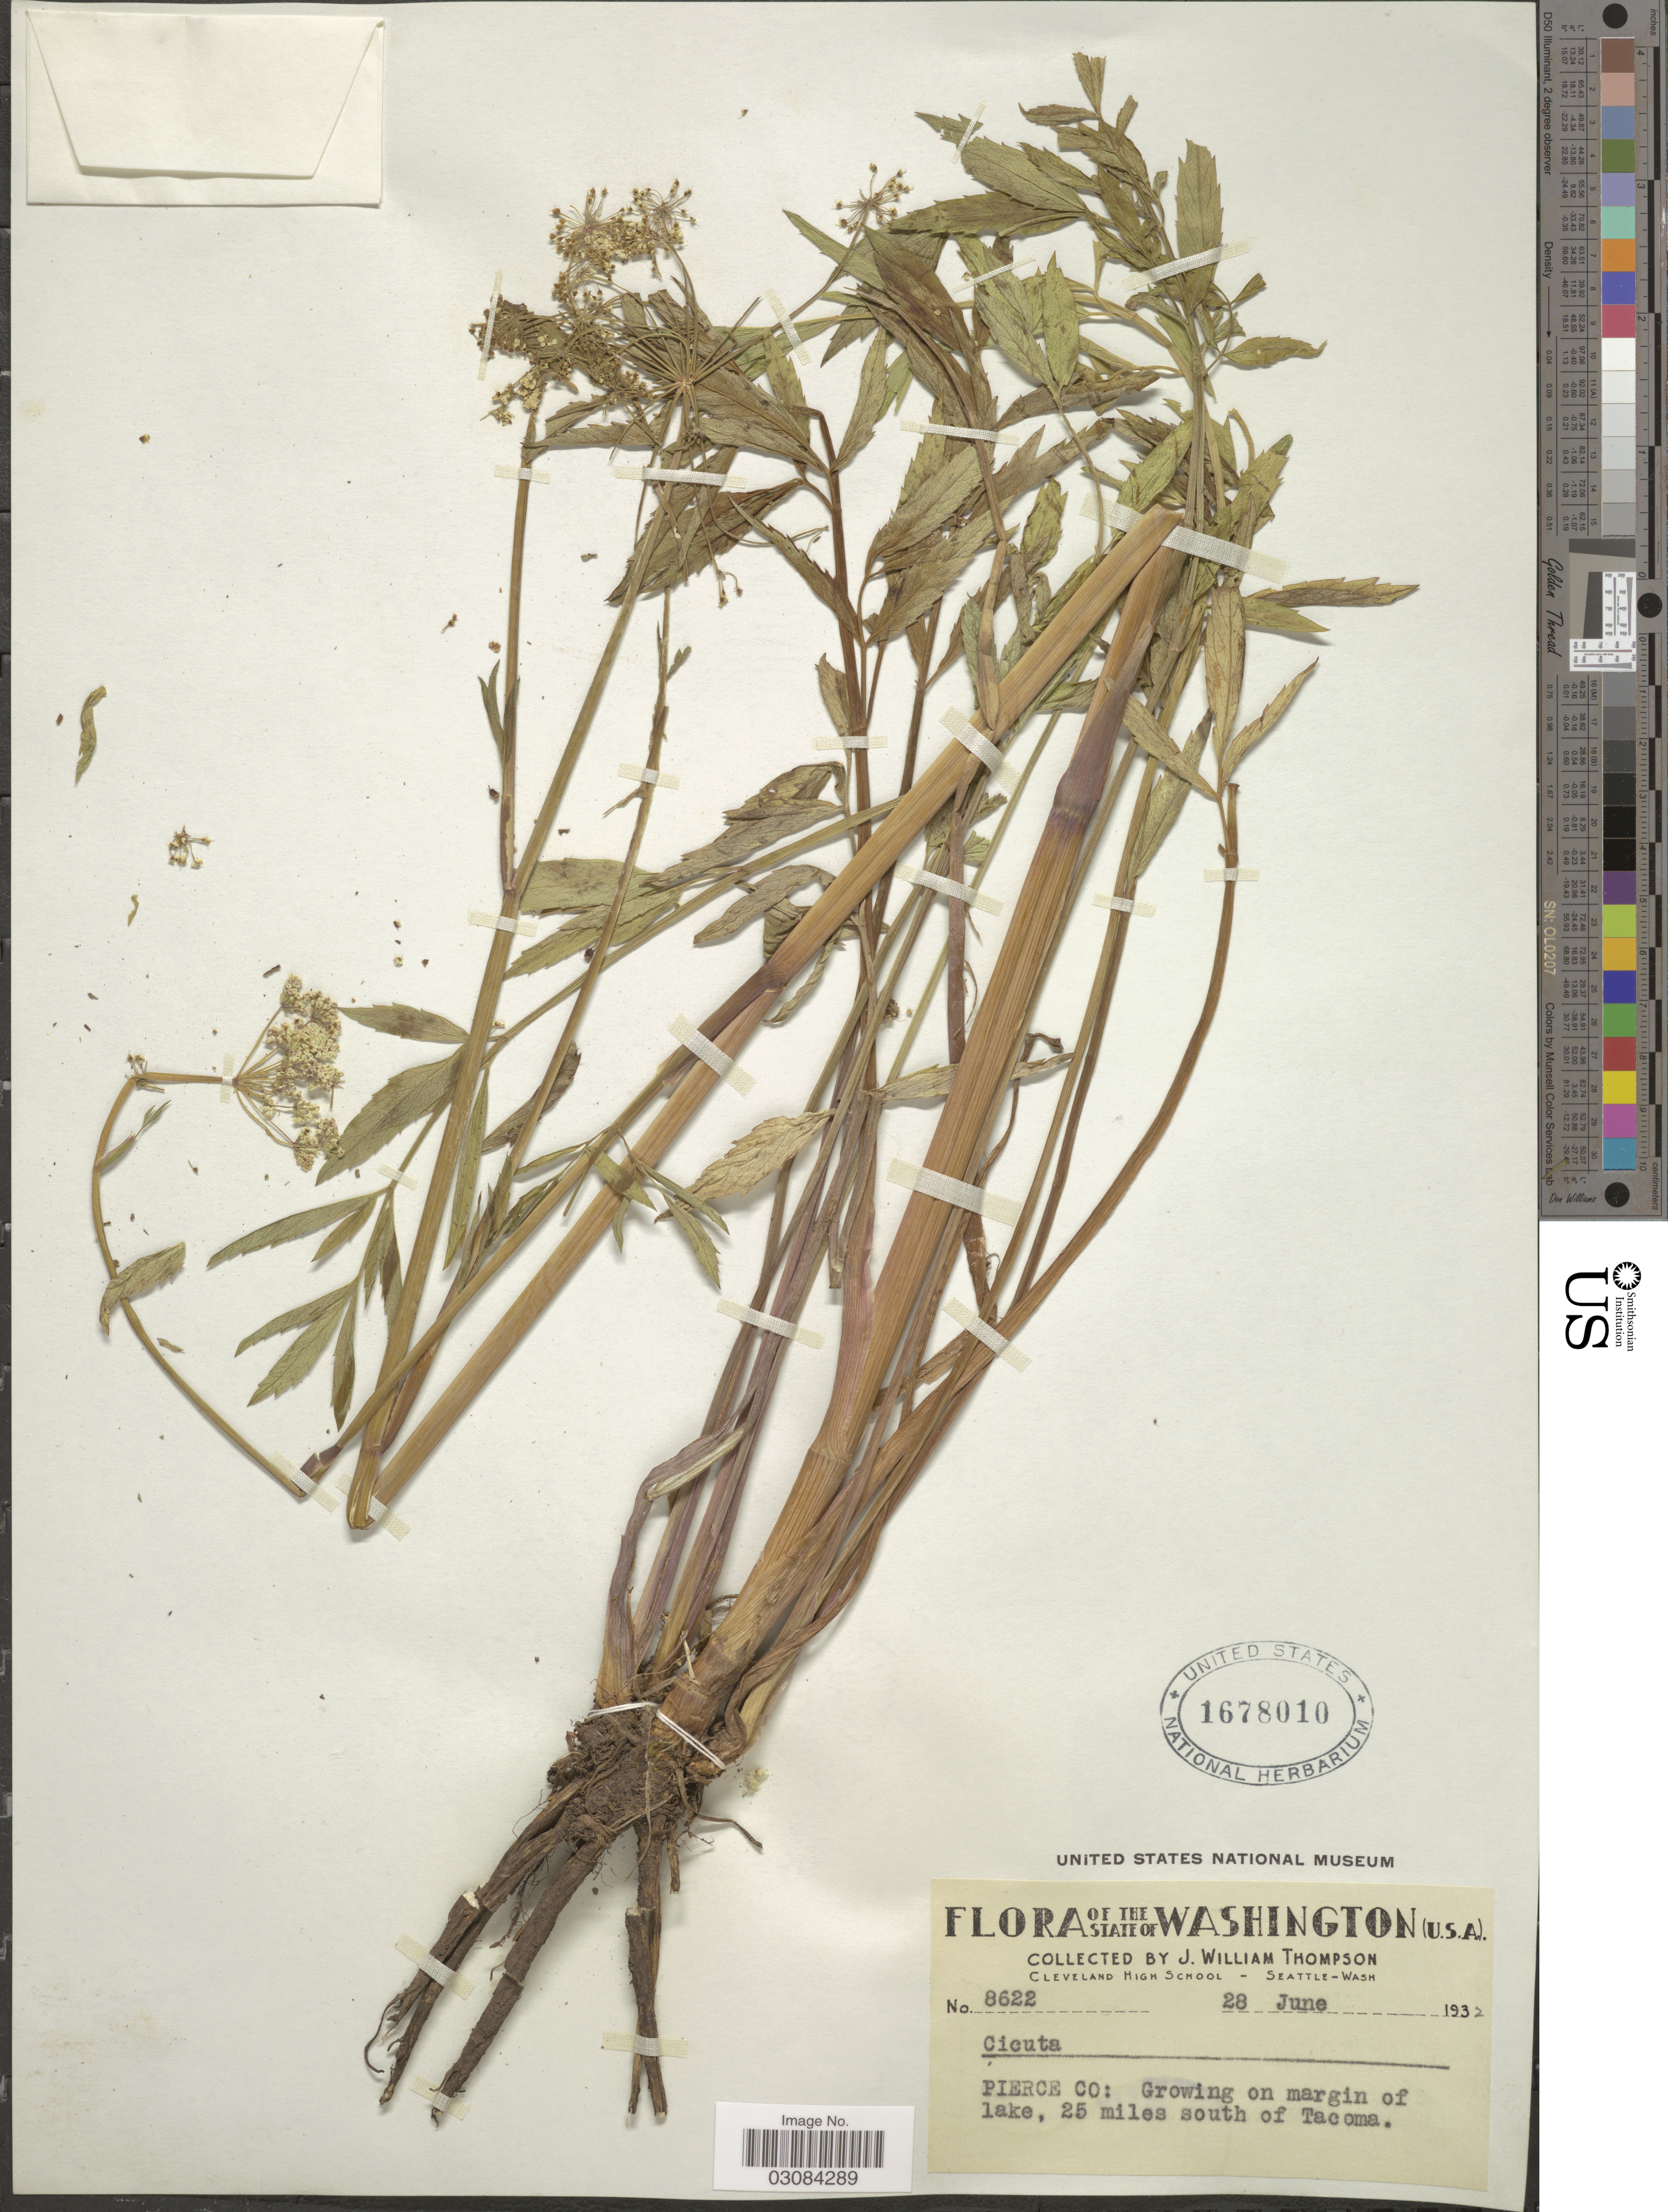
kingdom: Plantae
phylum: Tracheophyta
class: Magnoliopsida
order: Apiales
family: Apiaceae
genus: Cicuta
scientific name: Cicuta douglasii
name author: (DC.) J.M. Coult. & Rose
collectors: J. W. Thompson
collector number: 8622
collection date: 1932-06-28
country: United States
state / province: Washington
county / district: Pierce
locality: Pierce Co: margin of lake, 25 miles south of Tacoma.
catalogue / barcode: US 1678010